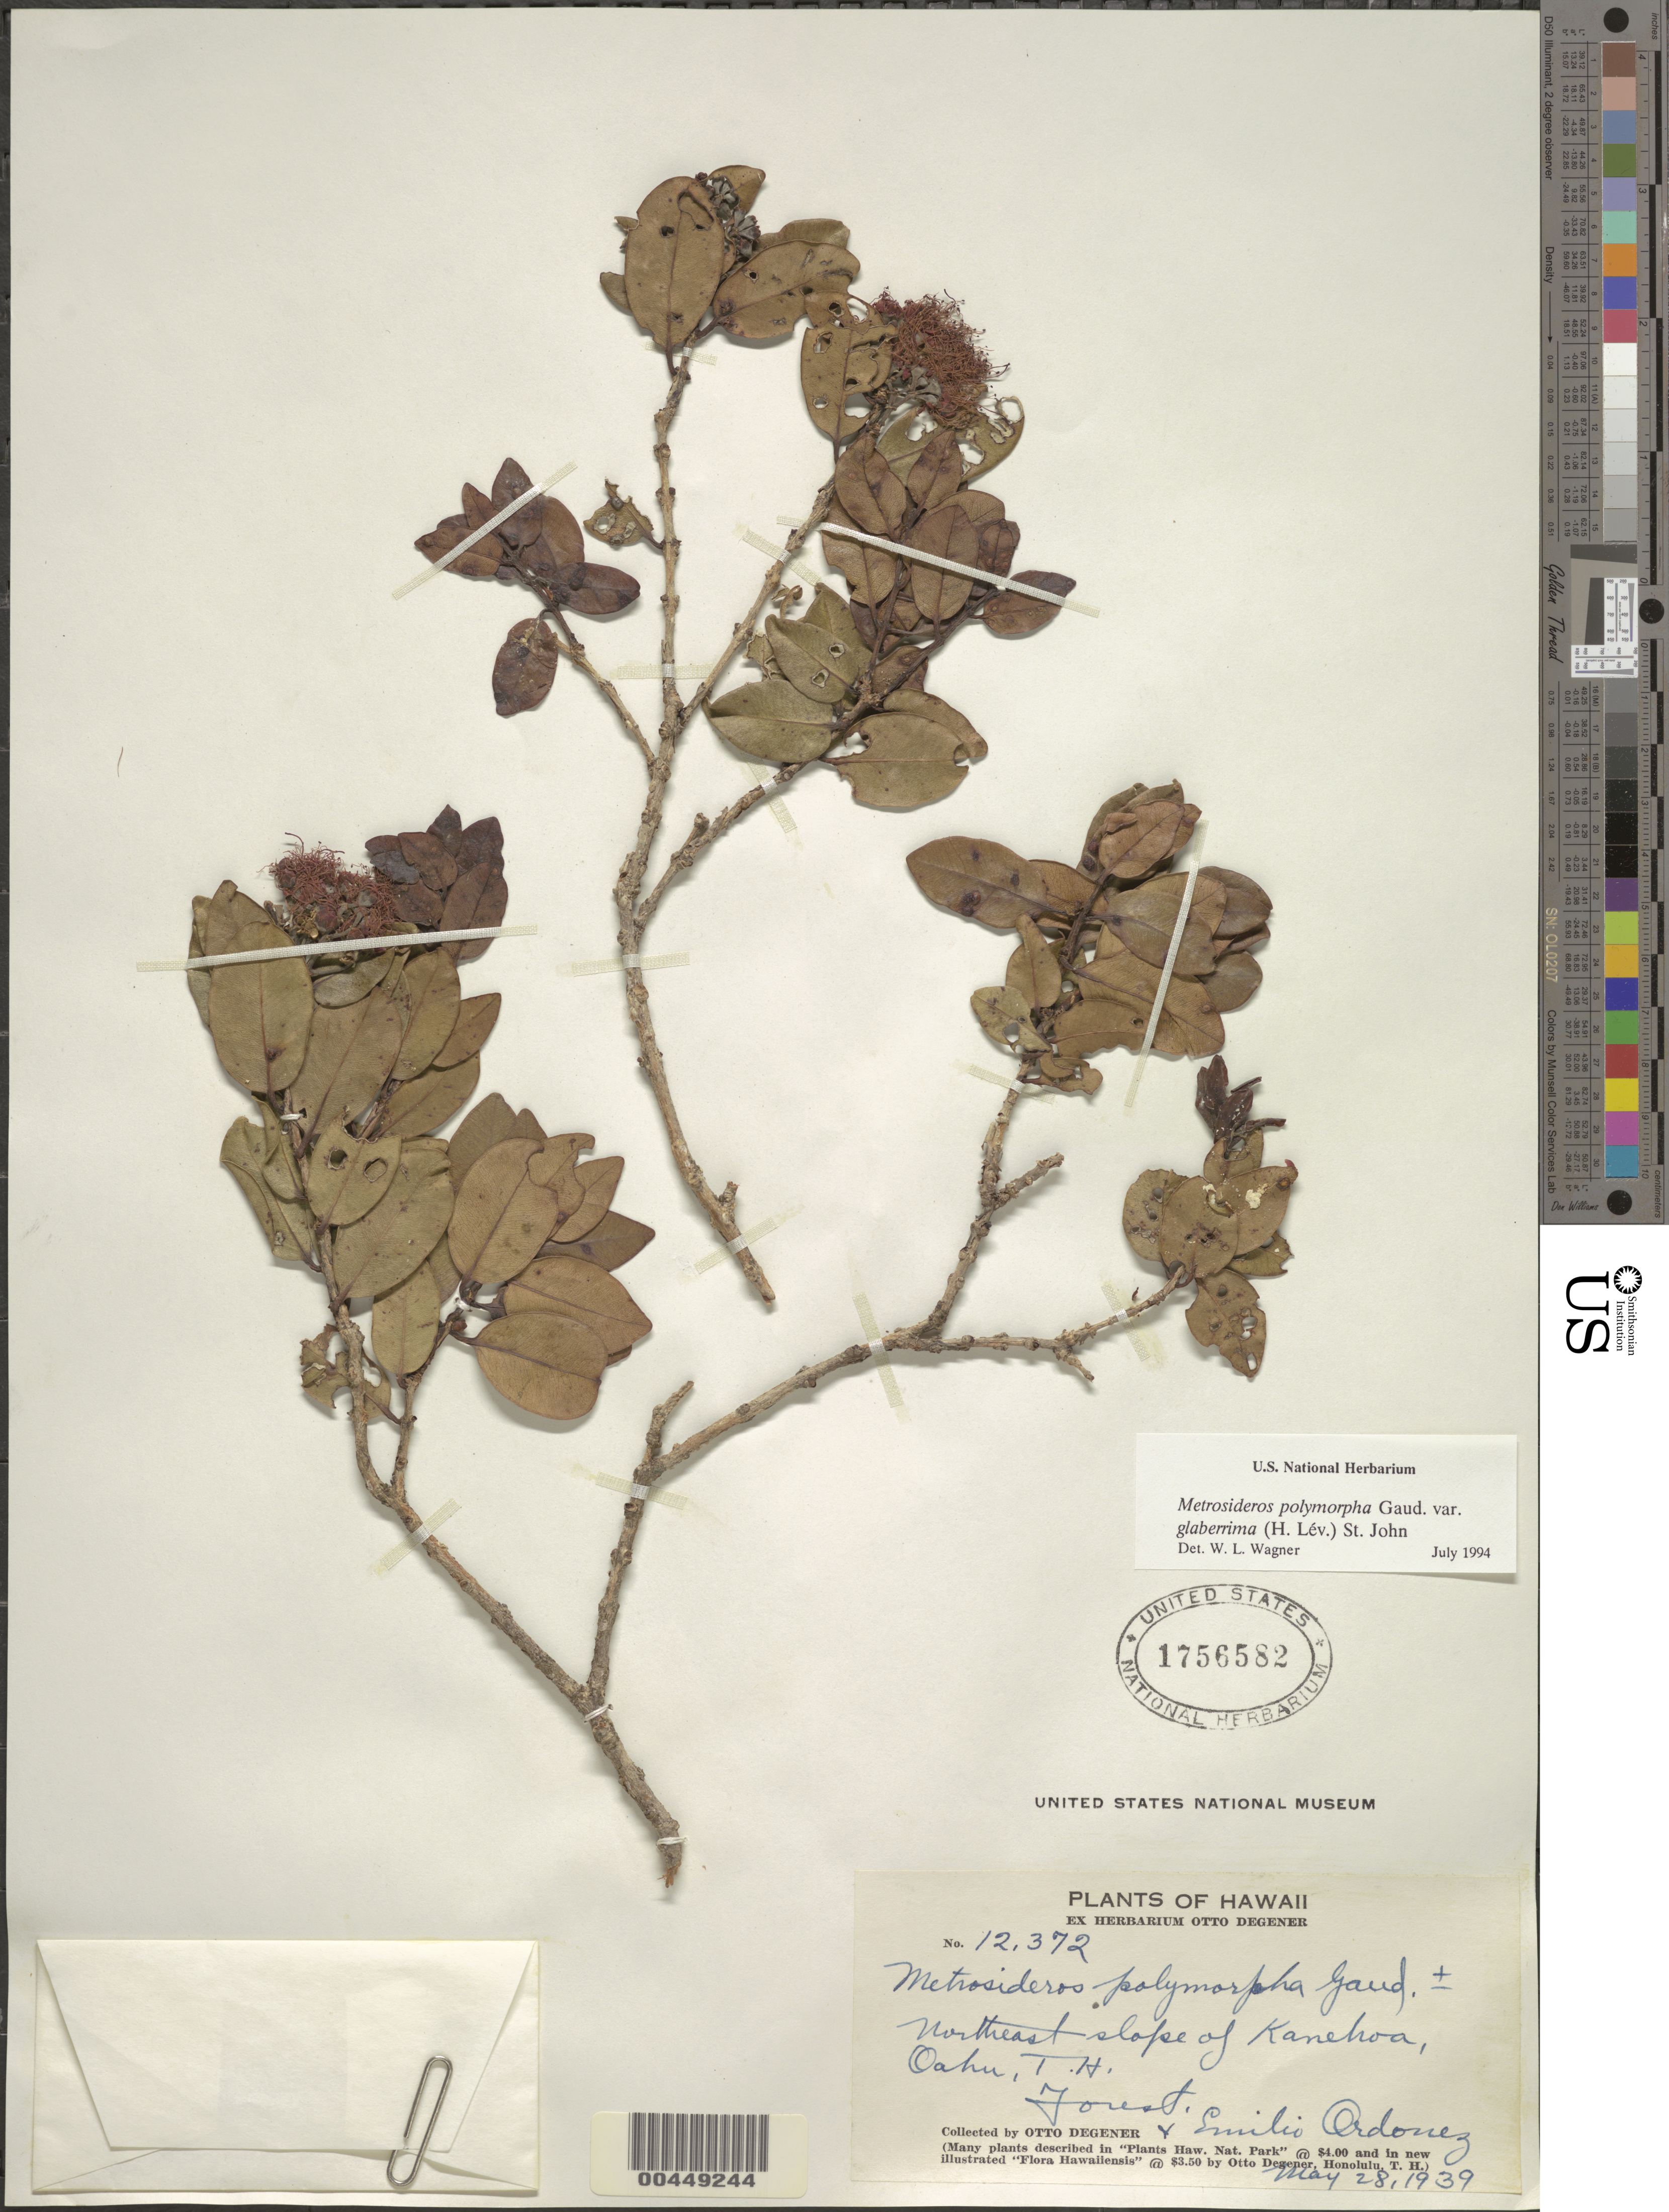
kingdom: Plantae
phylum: Tracheophyta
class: Magnoliopsida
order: Myrtales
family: Myrtaceae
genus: Metrosideros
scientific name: Metrosideros polymorpha var. glaberrima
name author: (H. Lév.) H. St. John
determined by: Wagner, W. L., (BOT), Smithsonian Institution - National Museum of Natural History (UNITED STATES)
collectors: O. Degener & E. Ordonez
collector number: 12372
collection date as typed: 28 Mar 1939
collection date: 1939-03-28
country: United States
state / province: Hawaii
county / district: Honolulu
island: Oahu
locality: NE slope of Kanehoa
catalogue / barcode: US 1756582